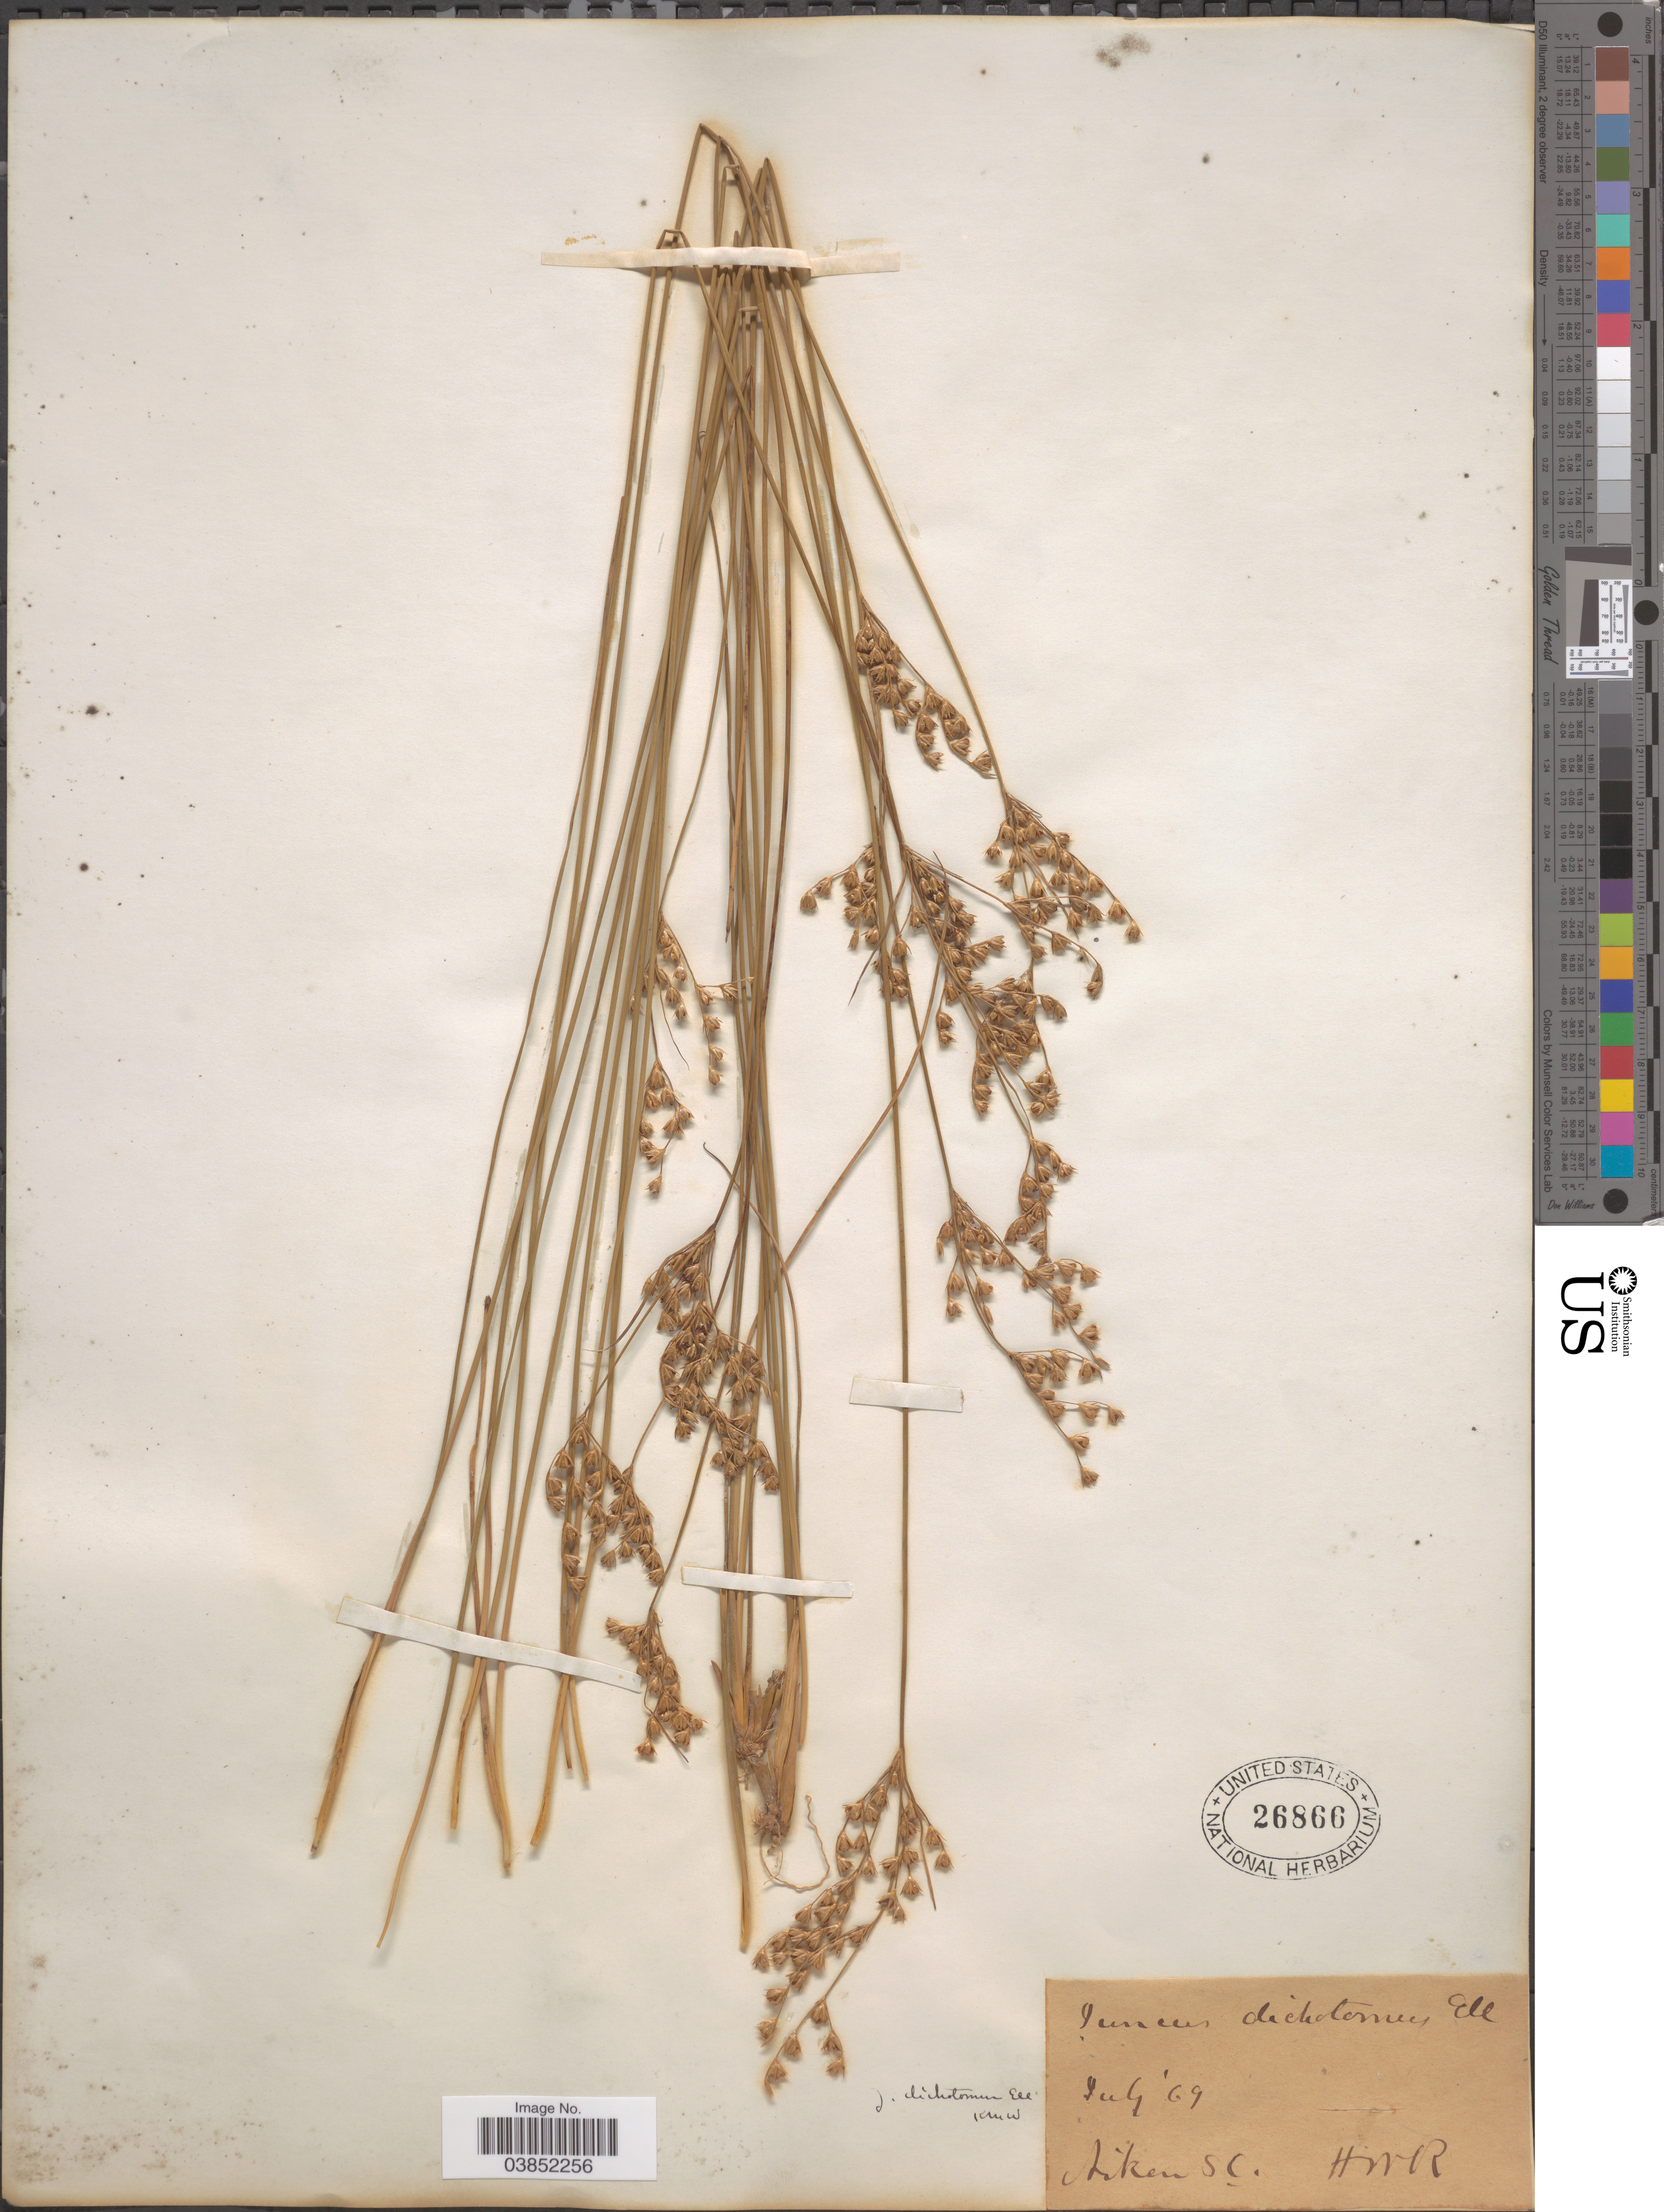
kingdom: Plantae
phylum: Tracheophyta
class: Liliopsida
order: Poales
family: Juncaceae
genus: Juncus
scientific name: Juncus dichotomus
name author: Elliott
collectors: H. W. R.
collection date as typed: Transcribed d/m/y: /7/69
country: United States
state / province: South Carolina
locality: Aiken.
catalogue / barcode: US 26866